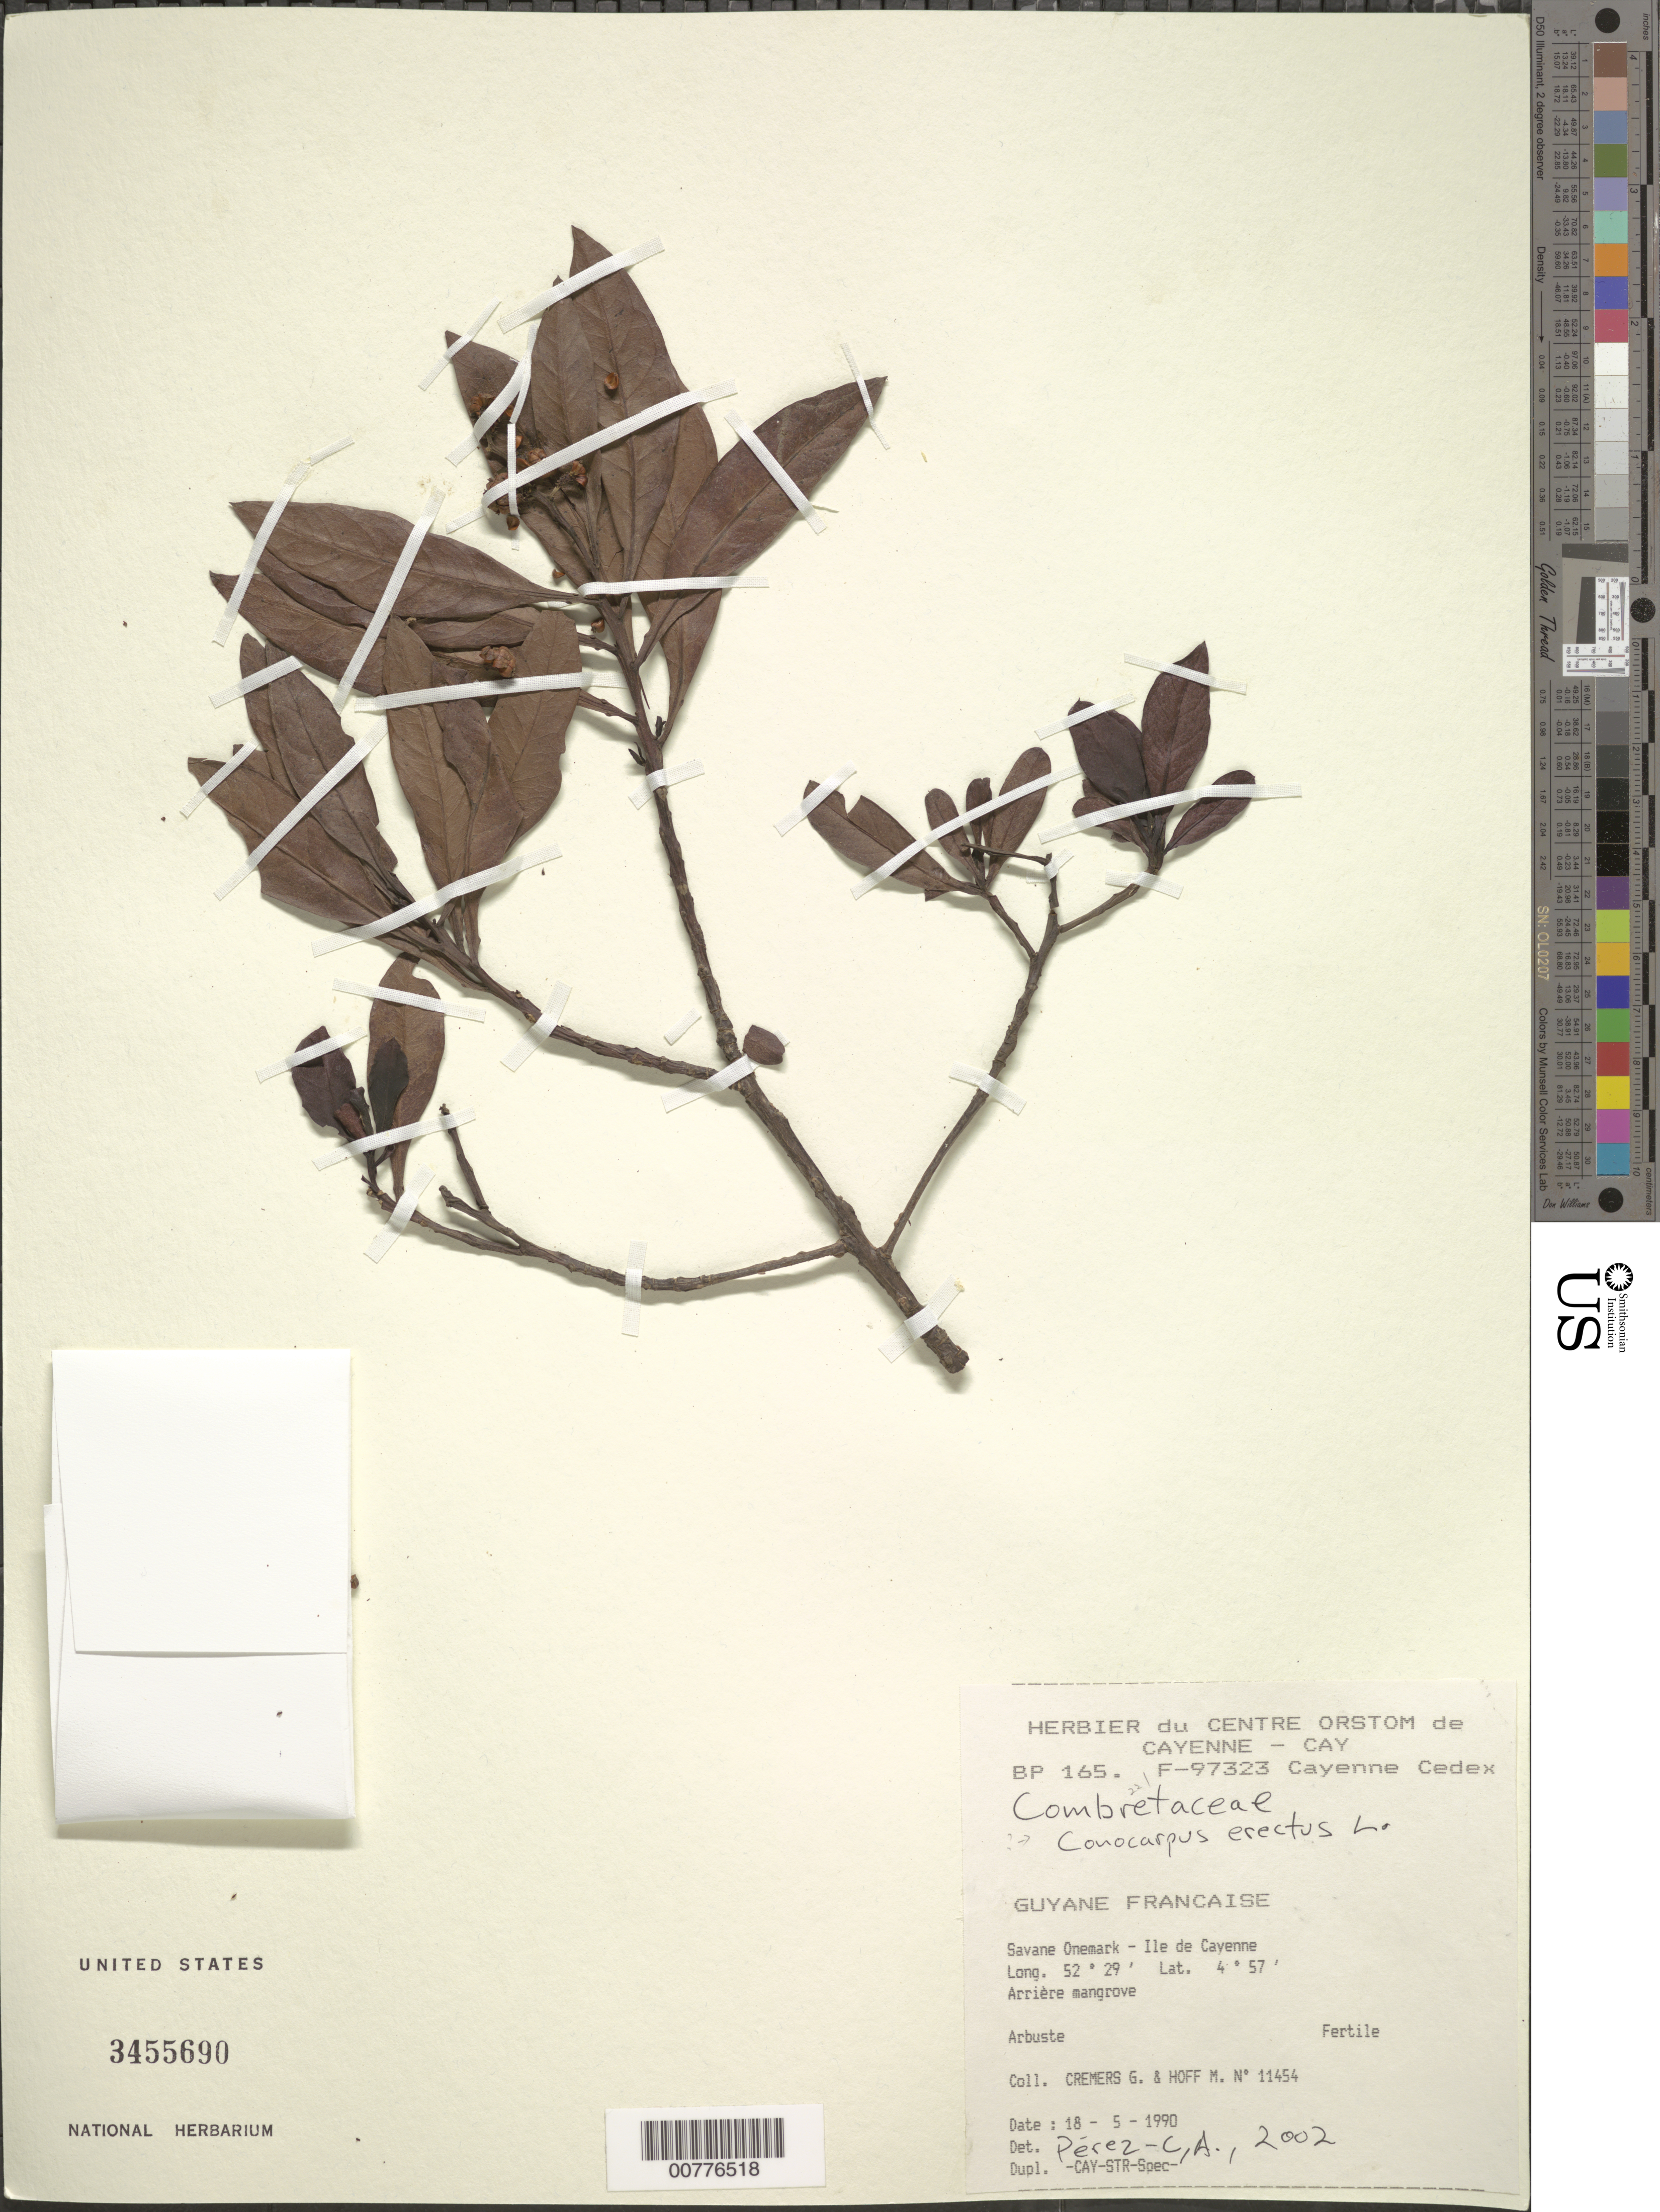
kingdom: Plantae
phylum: Tracheophyta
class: Magnoliopsida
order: Myrtales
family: Combretaceae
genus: Conocarpus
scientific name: Conocarpus erectus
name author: L.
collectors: G. Cremers & M. Hoff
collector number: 11454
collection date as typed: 18-May-90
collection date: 1990-05-18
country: French Guiana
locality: Savane Onemark, Ile de Cayenne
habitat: Arriere mangrove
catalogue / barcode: US 3455690